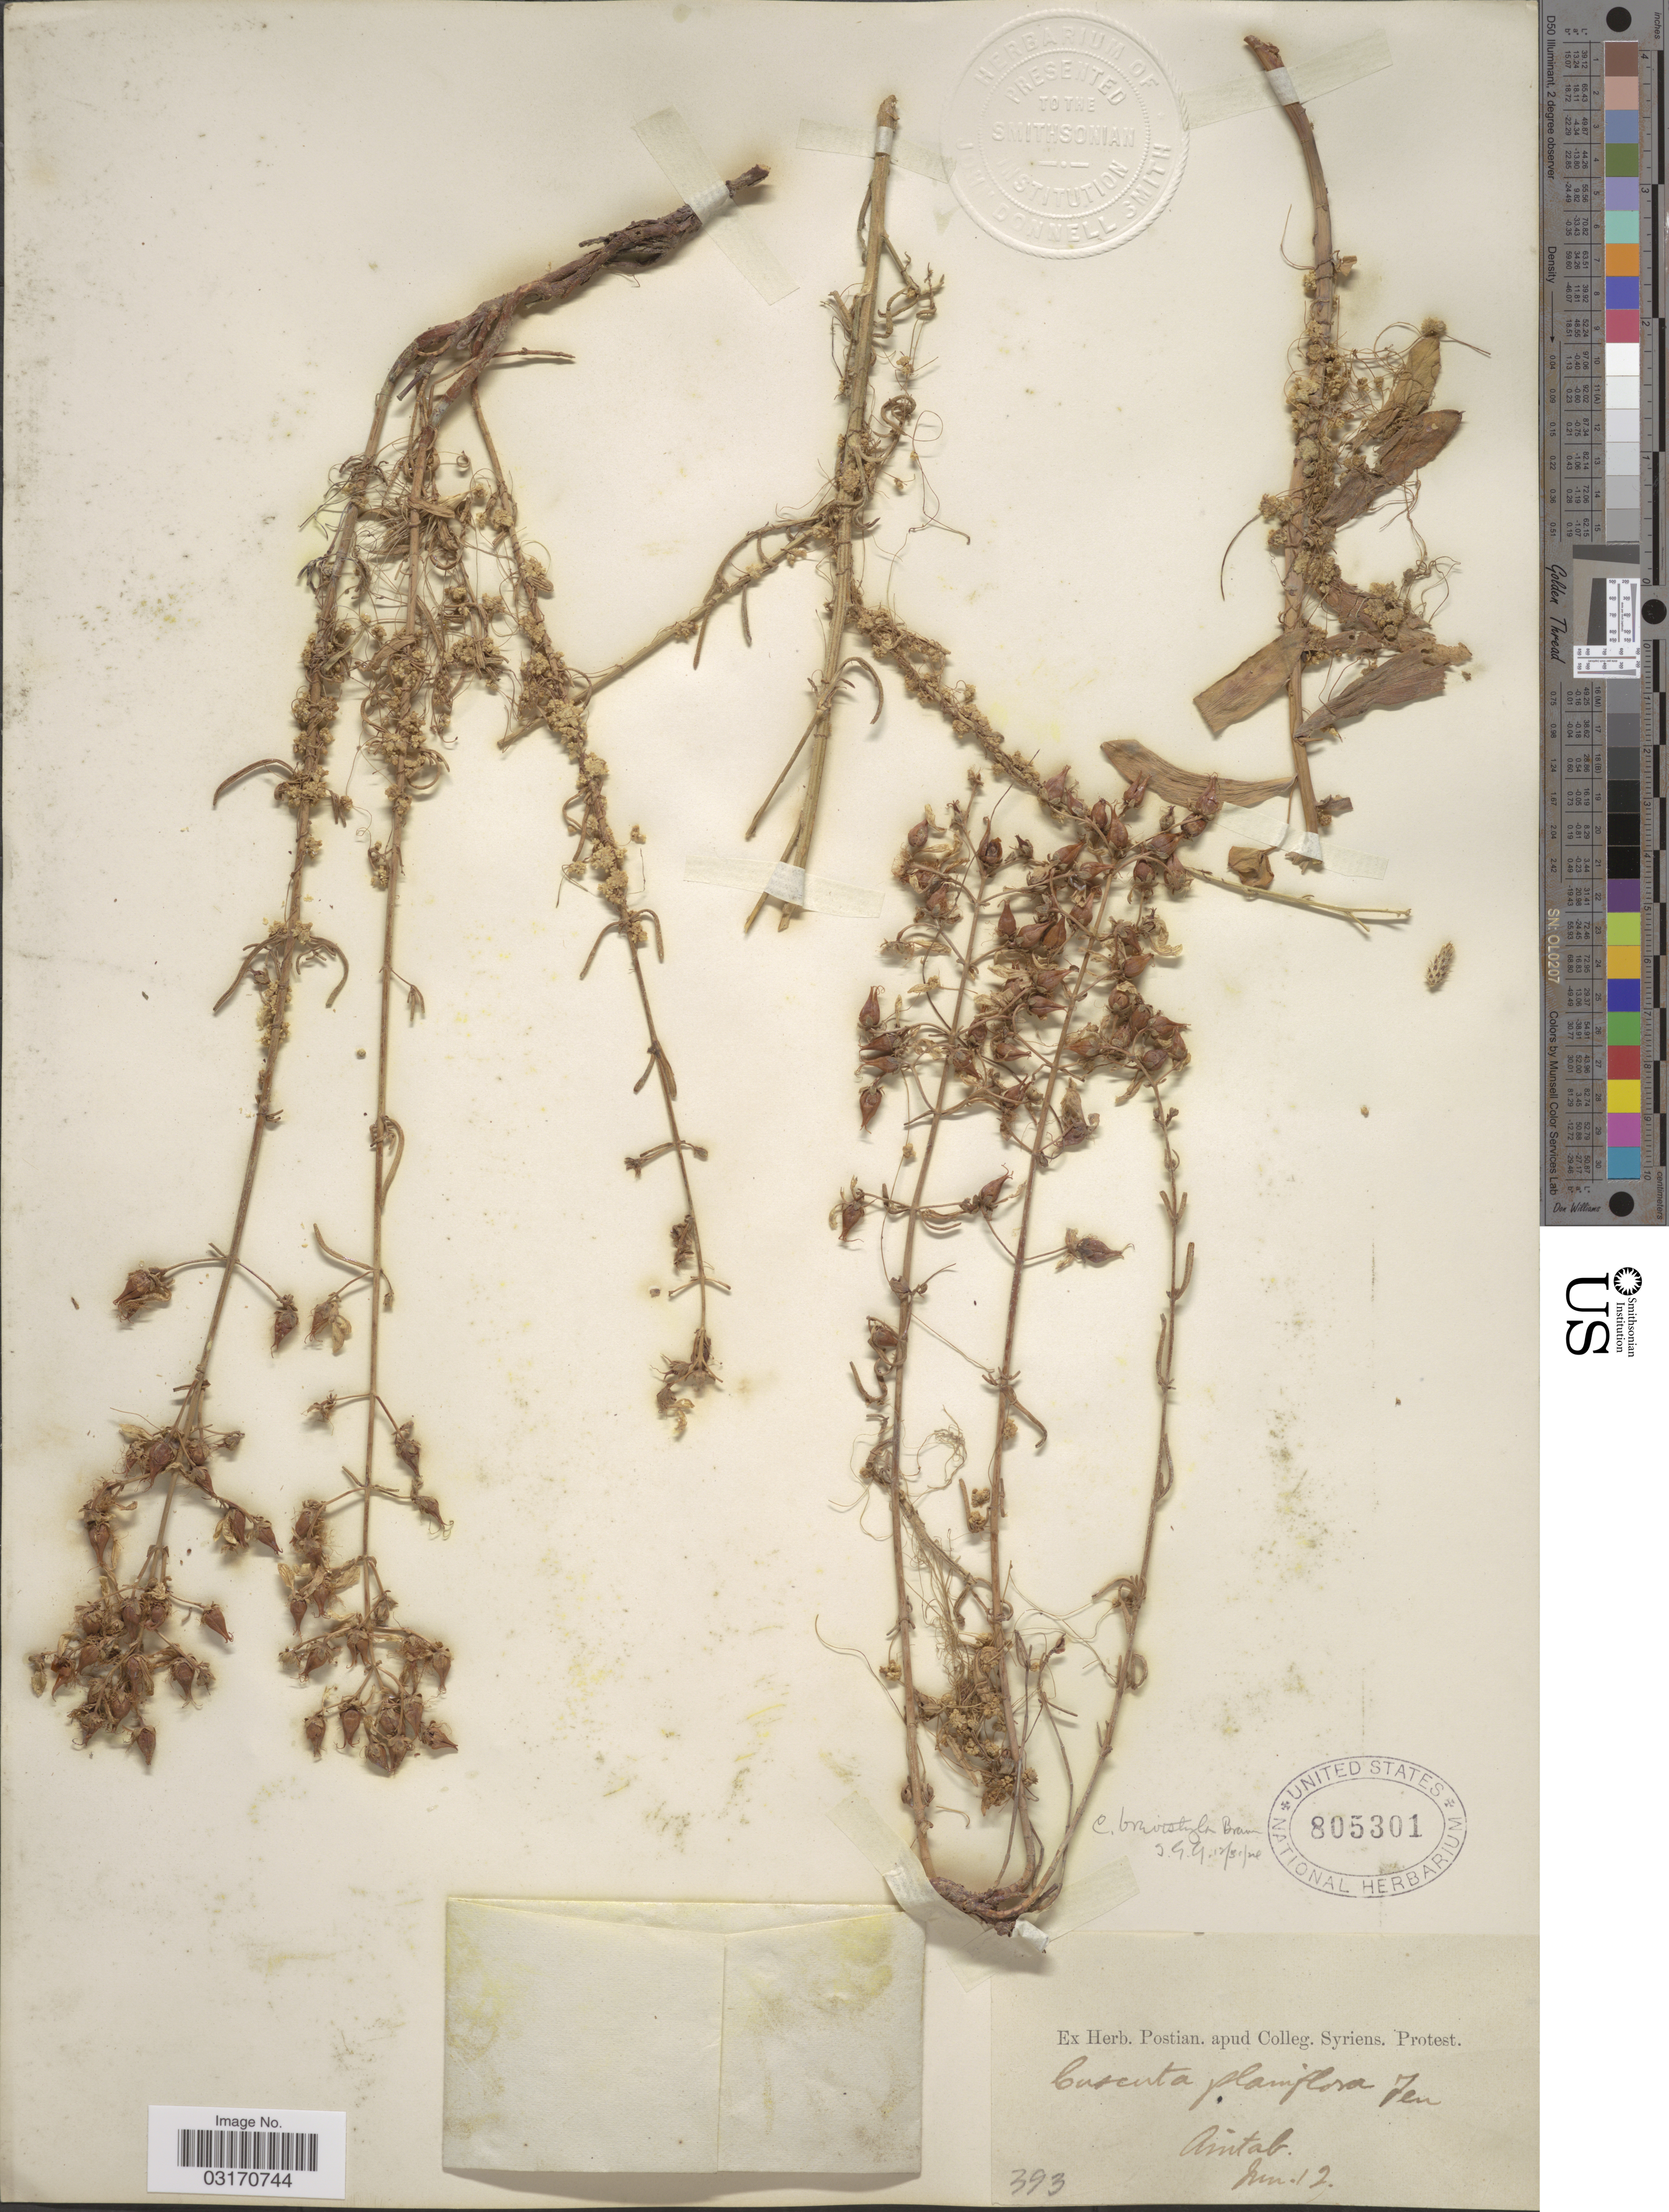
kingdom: Plantae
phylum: Tracheophyta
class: Magnoliopsida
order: Solanales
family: Convolvulaceae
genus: Cuscuta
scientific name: Cuscuta brevistyla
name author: A. Braun ex A. Rich.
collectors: ex herb. Postian. apud Colleg. Syriens. Protest. USE "Fannie P. A. Shepard" (10308853) AS PRIMARY COLLECTOR INSTEAD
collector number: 393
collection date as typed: Transcribed d/m/y: /6/12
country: Turkey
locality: Aintab.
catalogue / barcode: US 805301